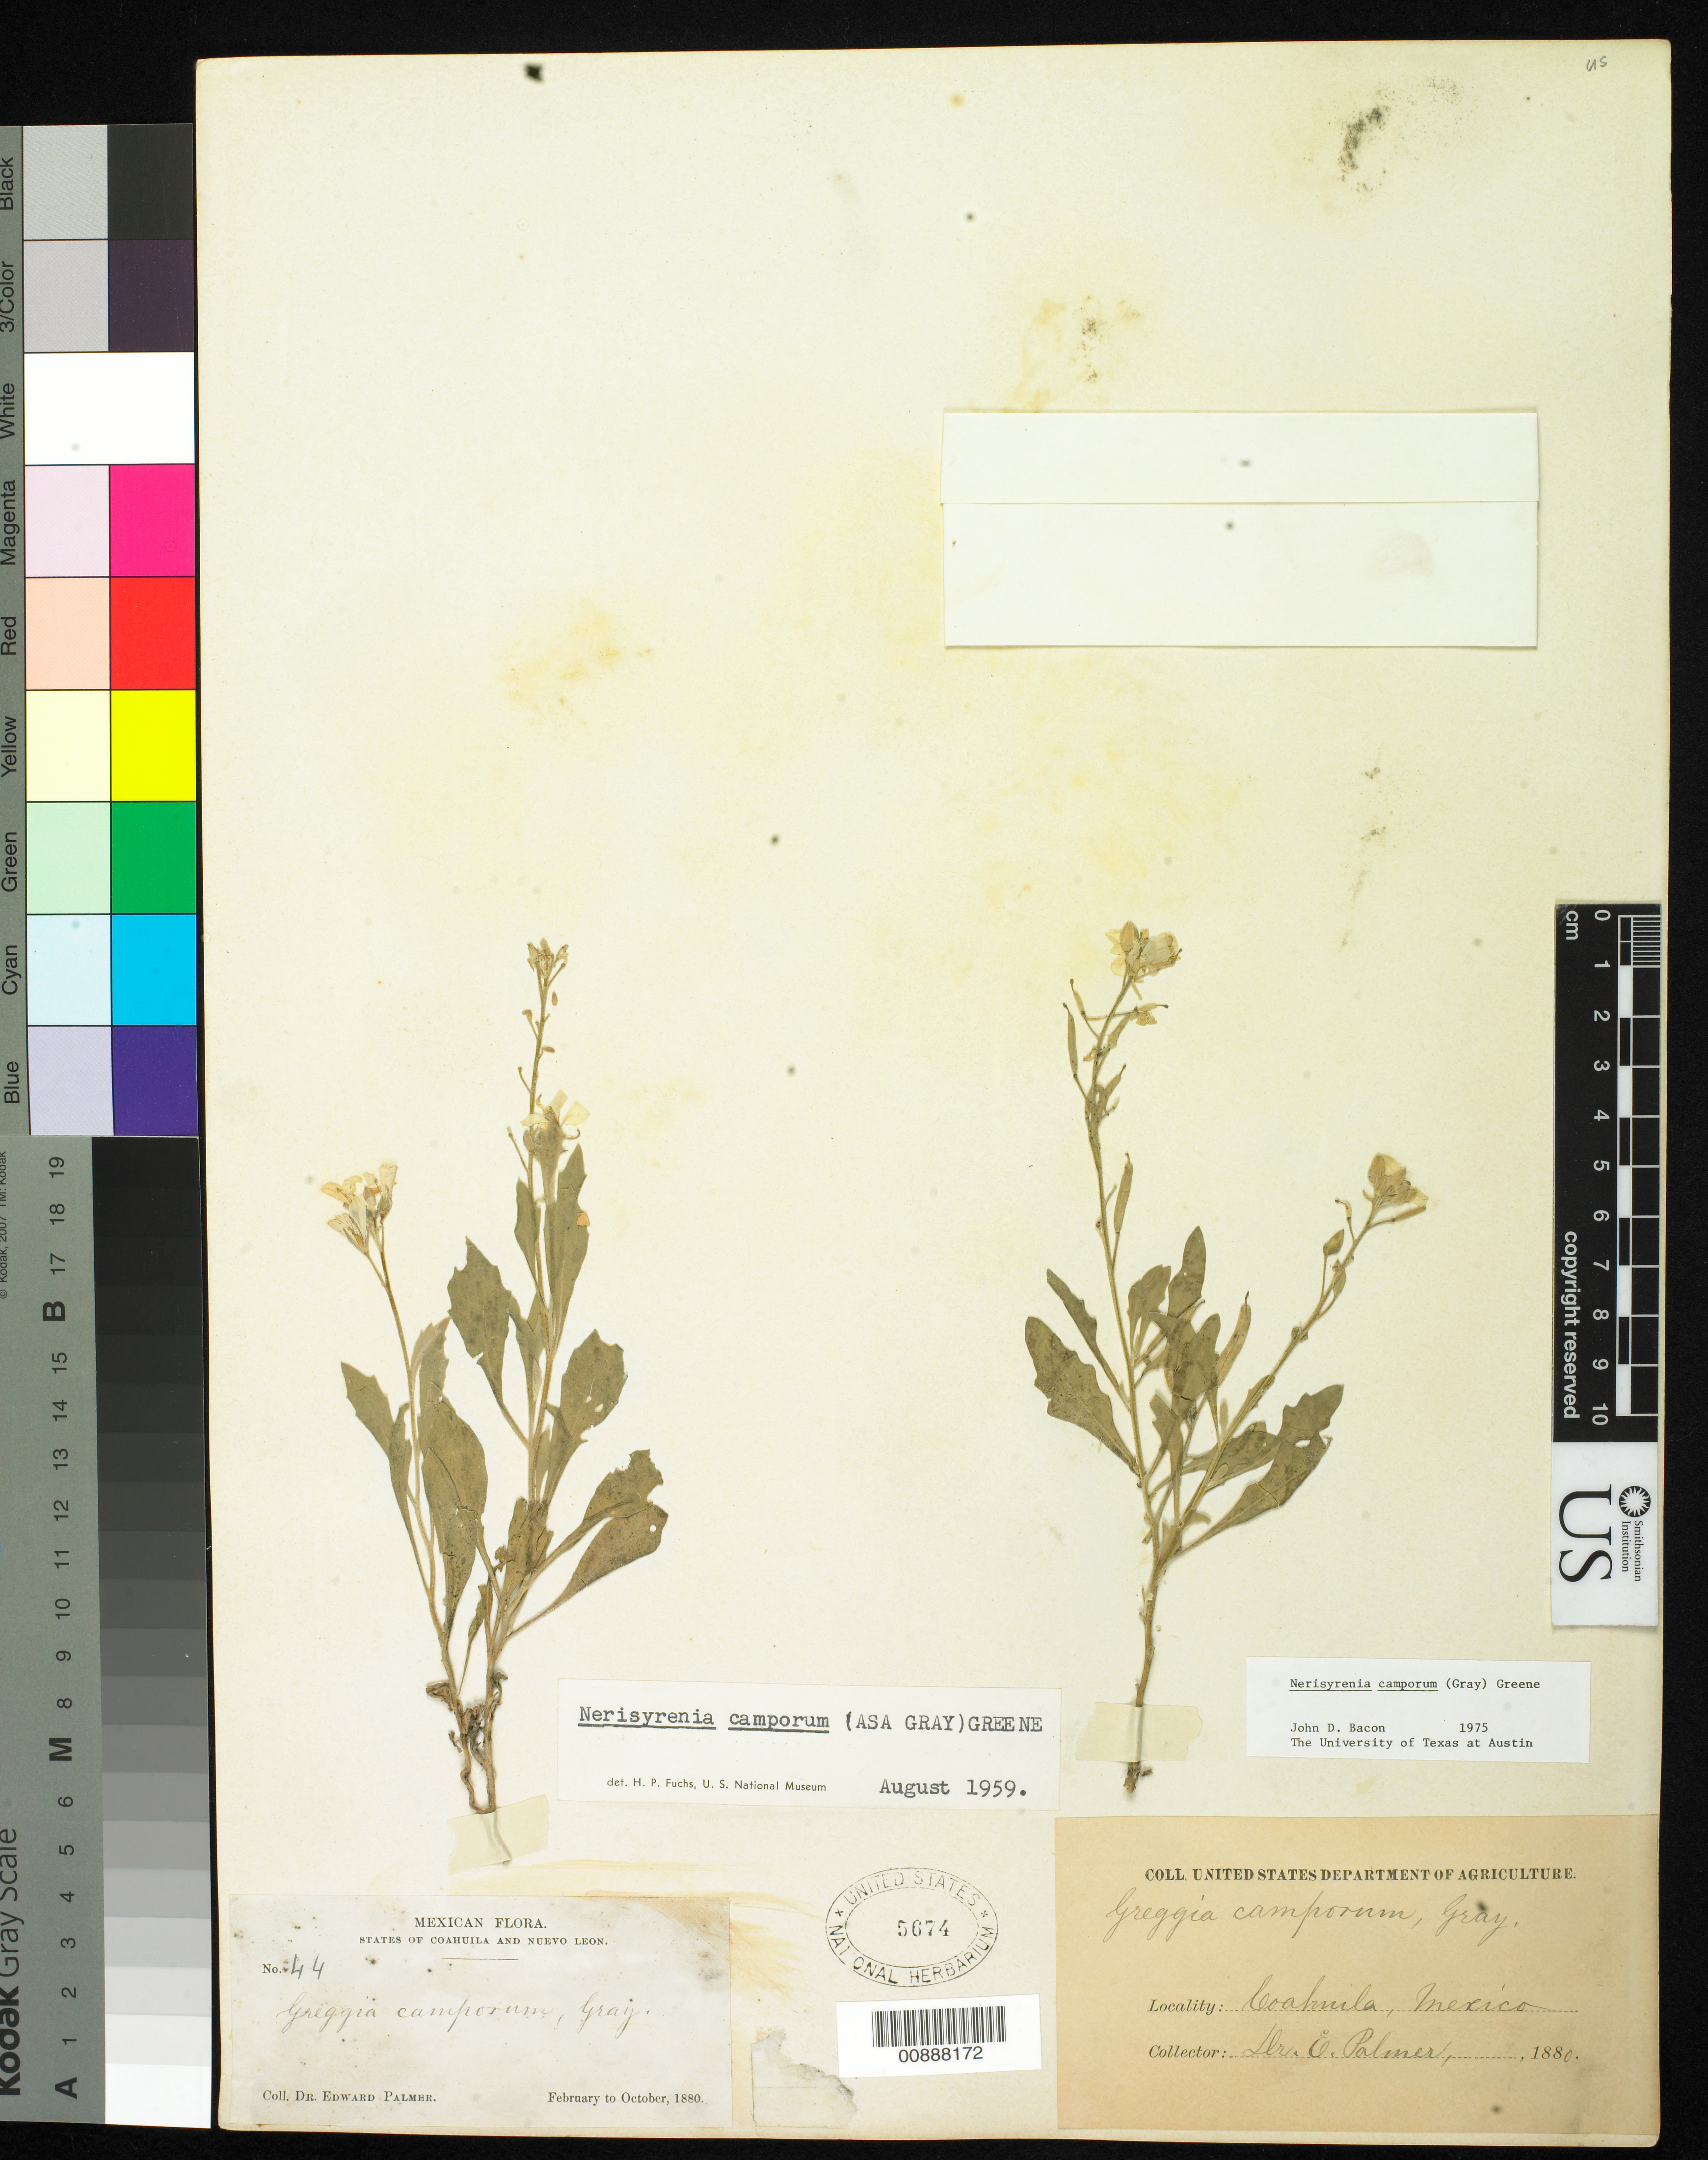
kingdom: Plantae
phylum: Tracheophyta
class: Magnoliopsida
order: Brassicales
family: Brassicaceae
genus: Nerisyrenia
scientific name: Nerisyrenia camporum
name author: (A. Gray) Greene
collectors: E. Palmer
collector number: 44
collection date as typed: Feb 1880 to -- Oct 1880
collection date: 1880-02/1880-10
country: Mexico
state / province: Coahuila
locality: Coahuila.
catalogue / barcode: US 5674